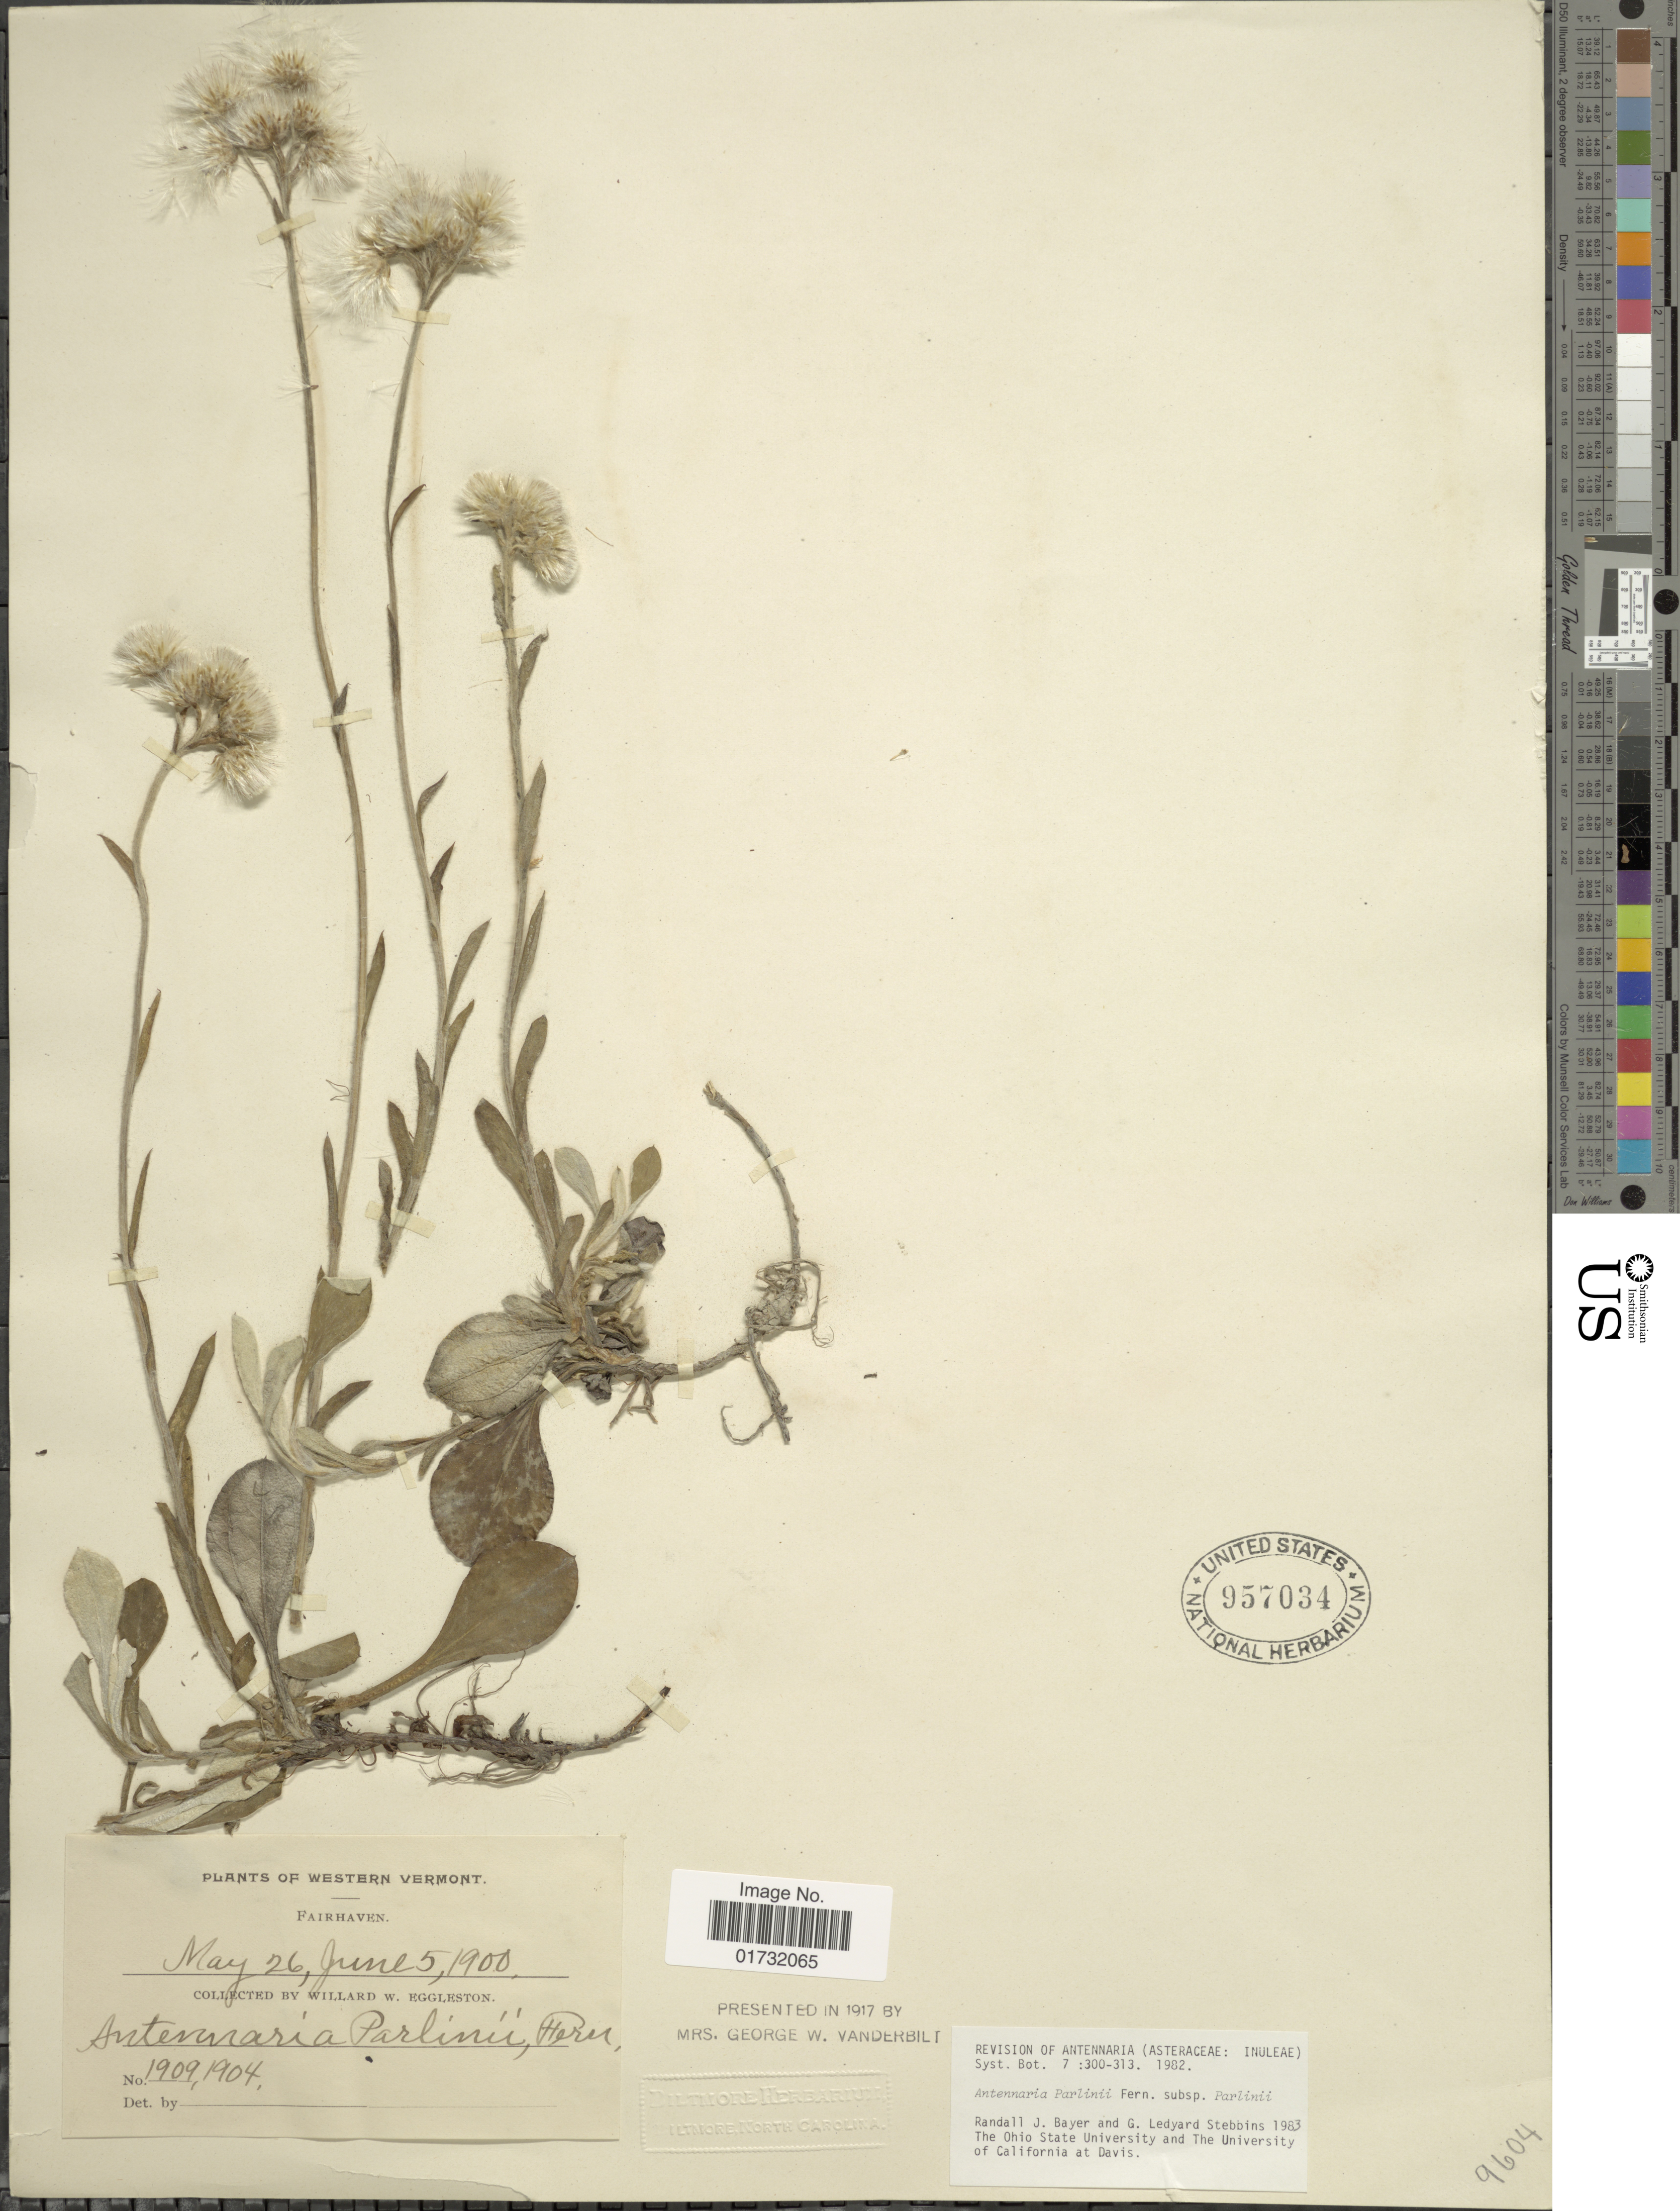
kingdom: Plantae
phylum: Tracheophyta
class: Magnoliopsida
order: Asterales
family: Asteraceae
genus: Antennaria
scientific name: Antennaria parlinii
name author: Fernald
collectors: W. W. Eggleston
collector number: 1909,1904?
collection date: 1900-05-26/1900-06-05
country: United States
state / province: Vermont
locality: Western Vermont. Fairhaven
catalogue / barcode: US 957034